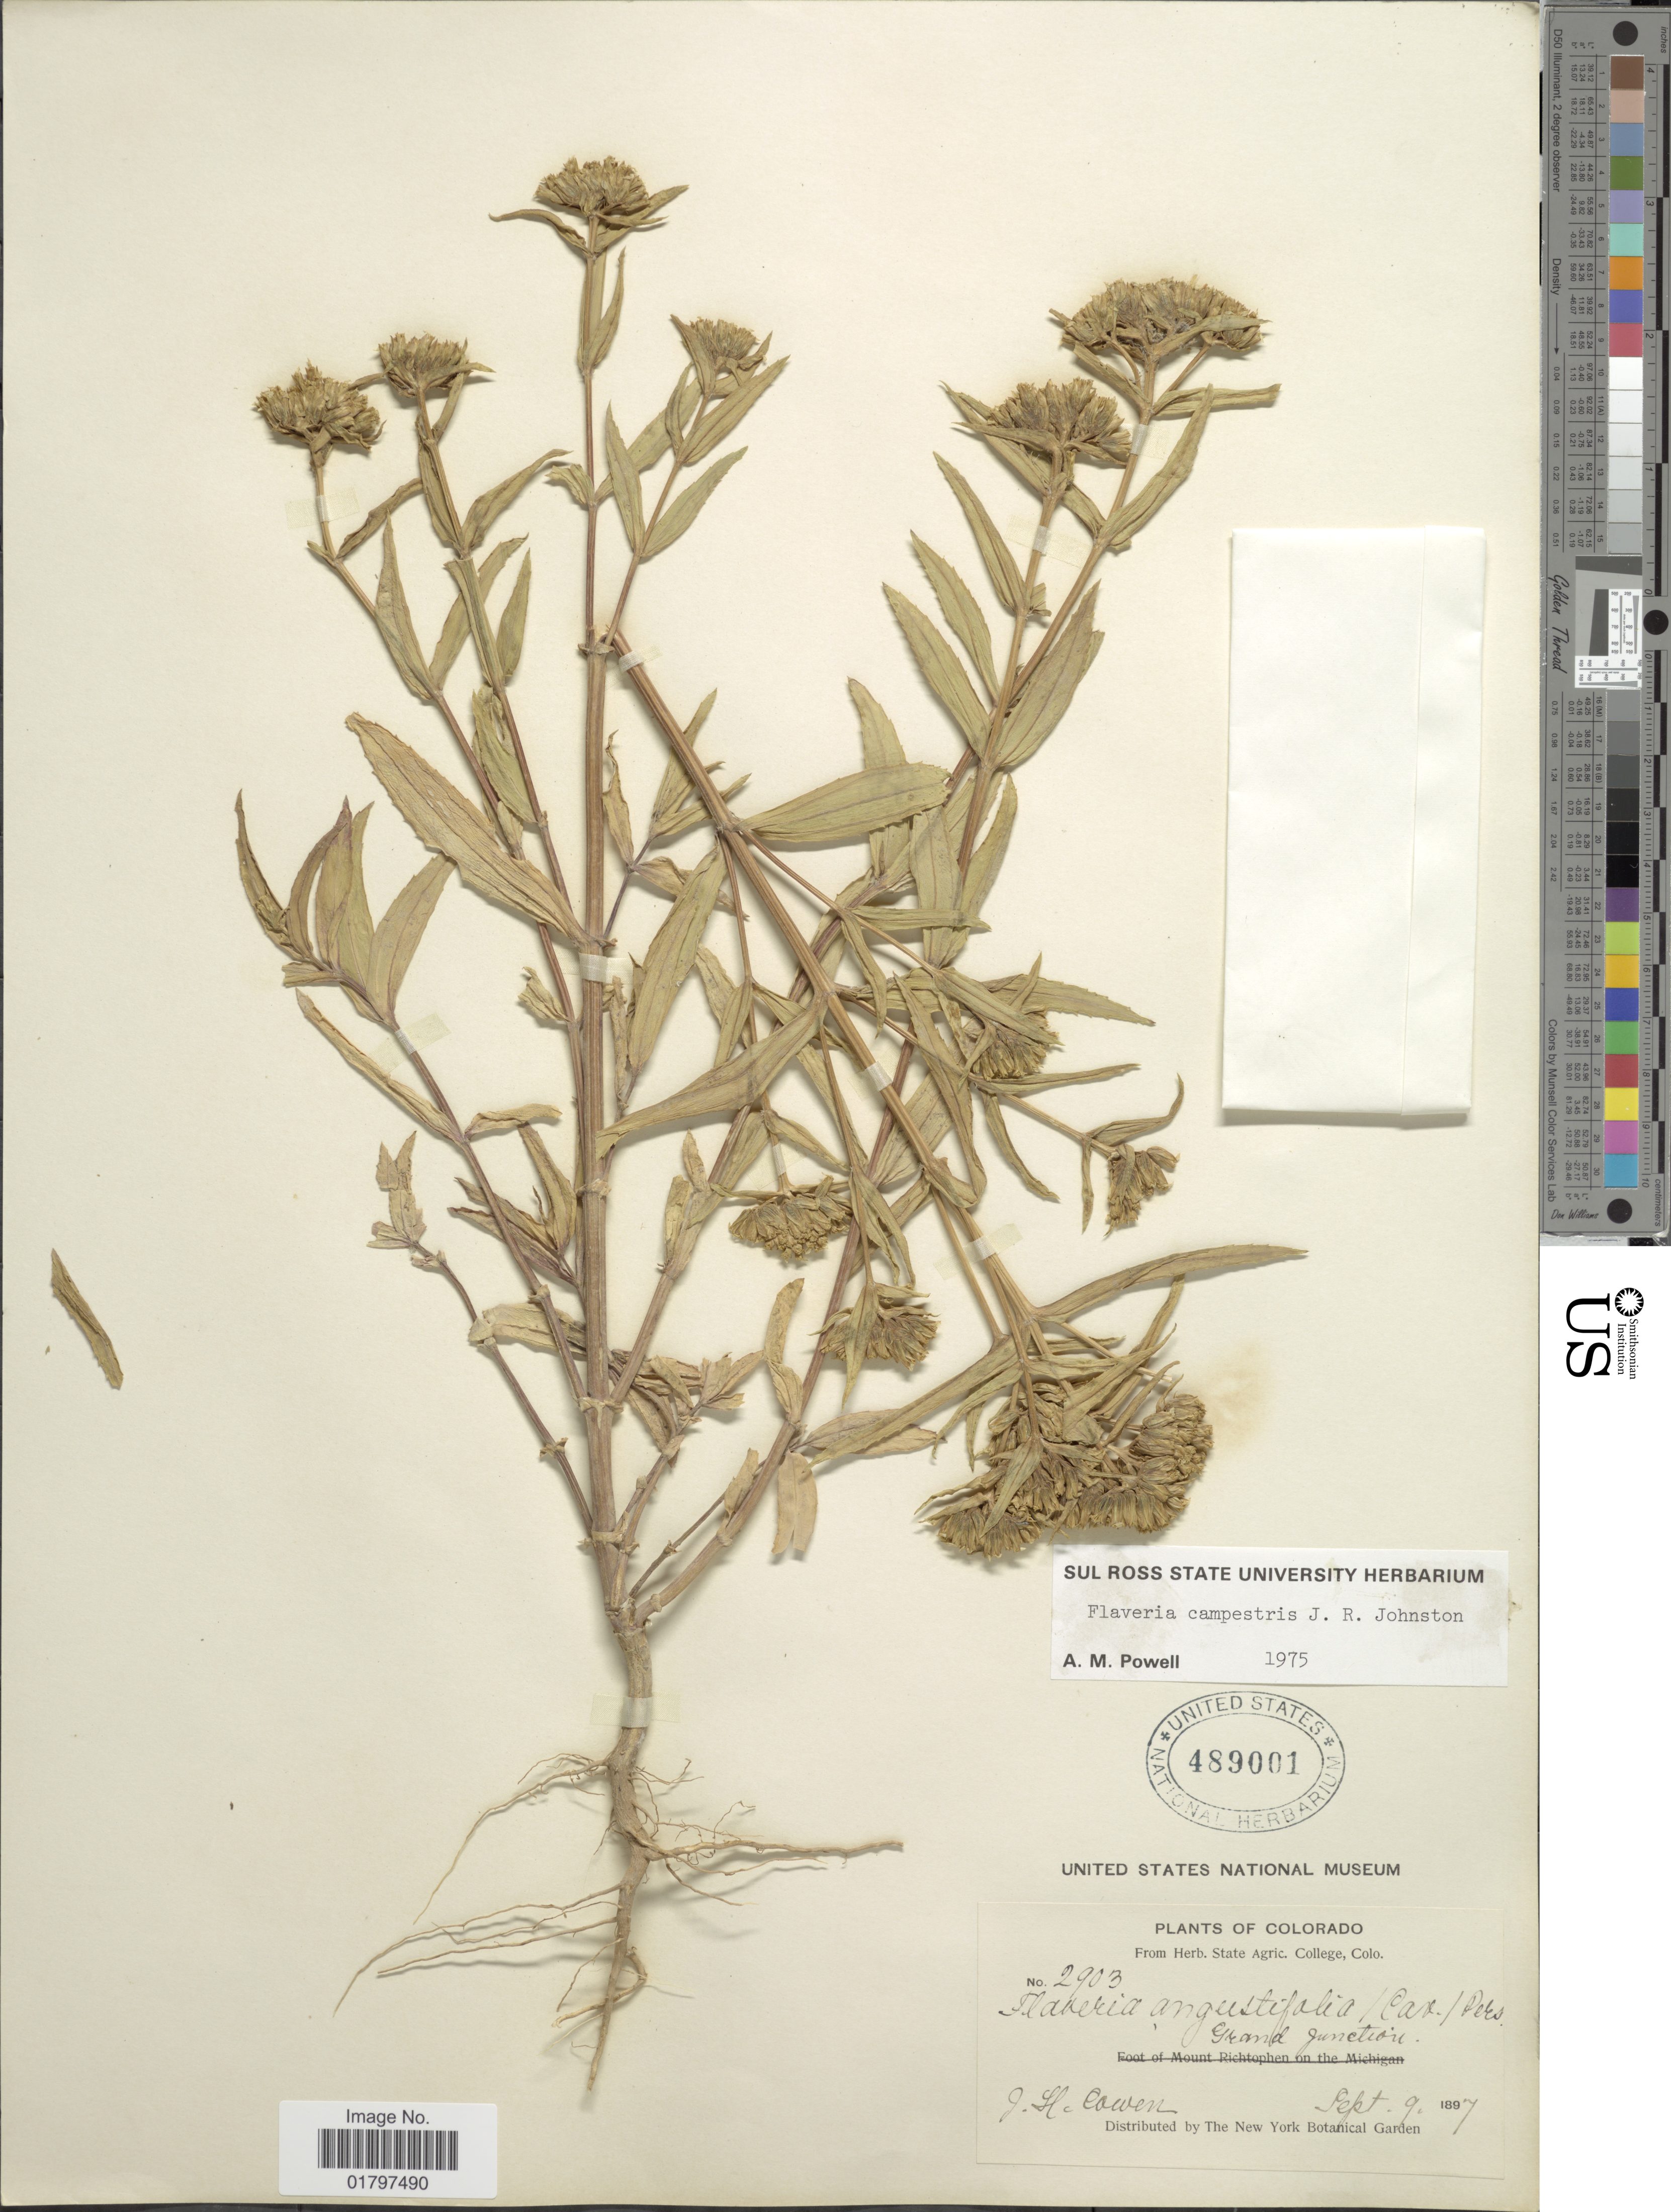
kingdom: Plantae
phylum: Tracheophyta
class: Magnoliopsida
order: Asterales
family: Asteraceae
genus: Flaveria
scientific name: Flaveria campestris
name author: J.R. Johnst.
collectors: J. H. Cowen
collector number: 2903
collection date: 1897-09-09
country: United States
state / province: Colorado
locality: Grand Junction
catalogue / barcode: US 489001